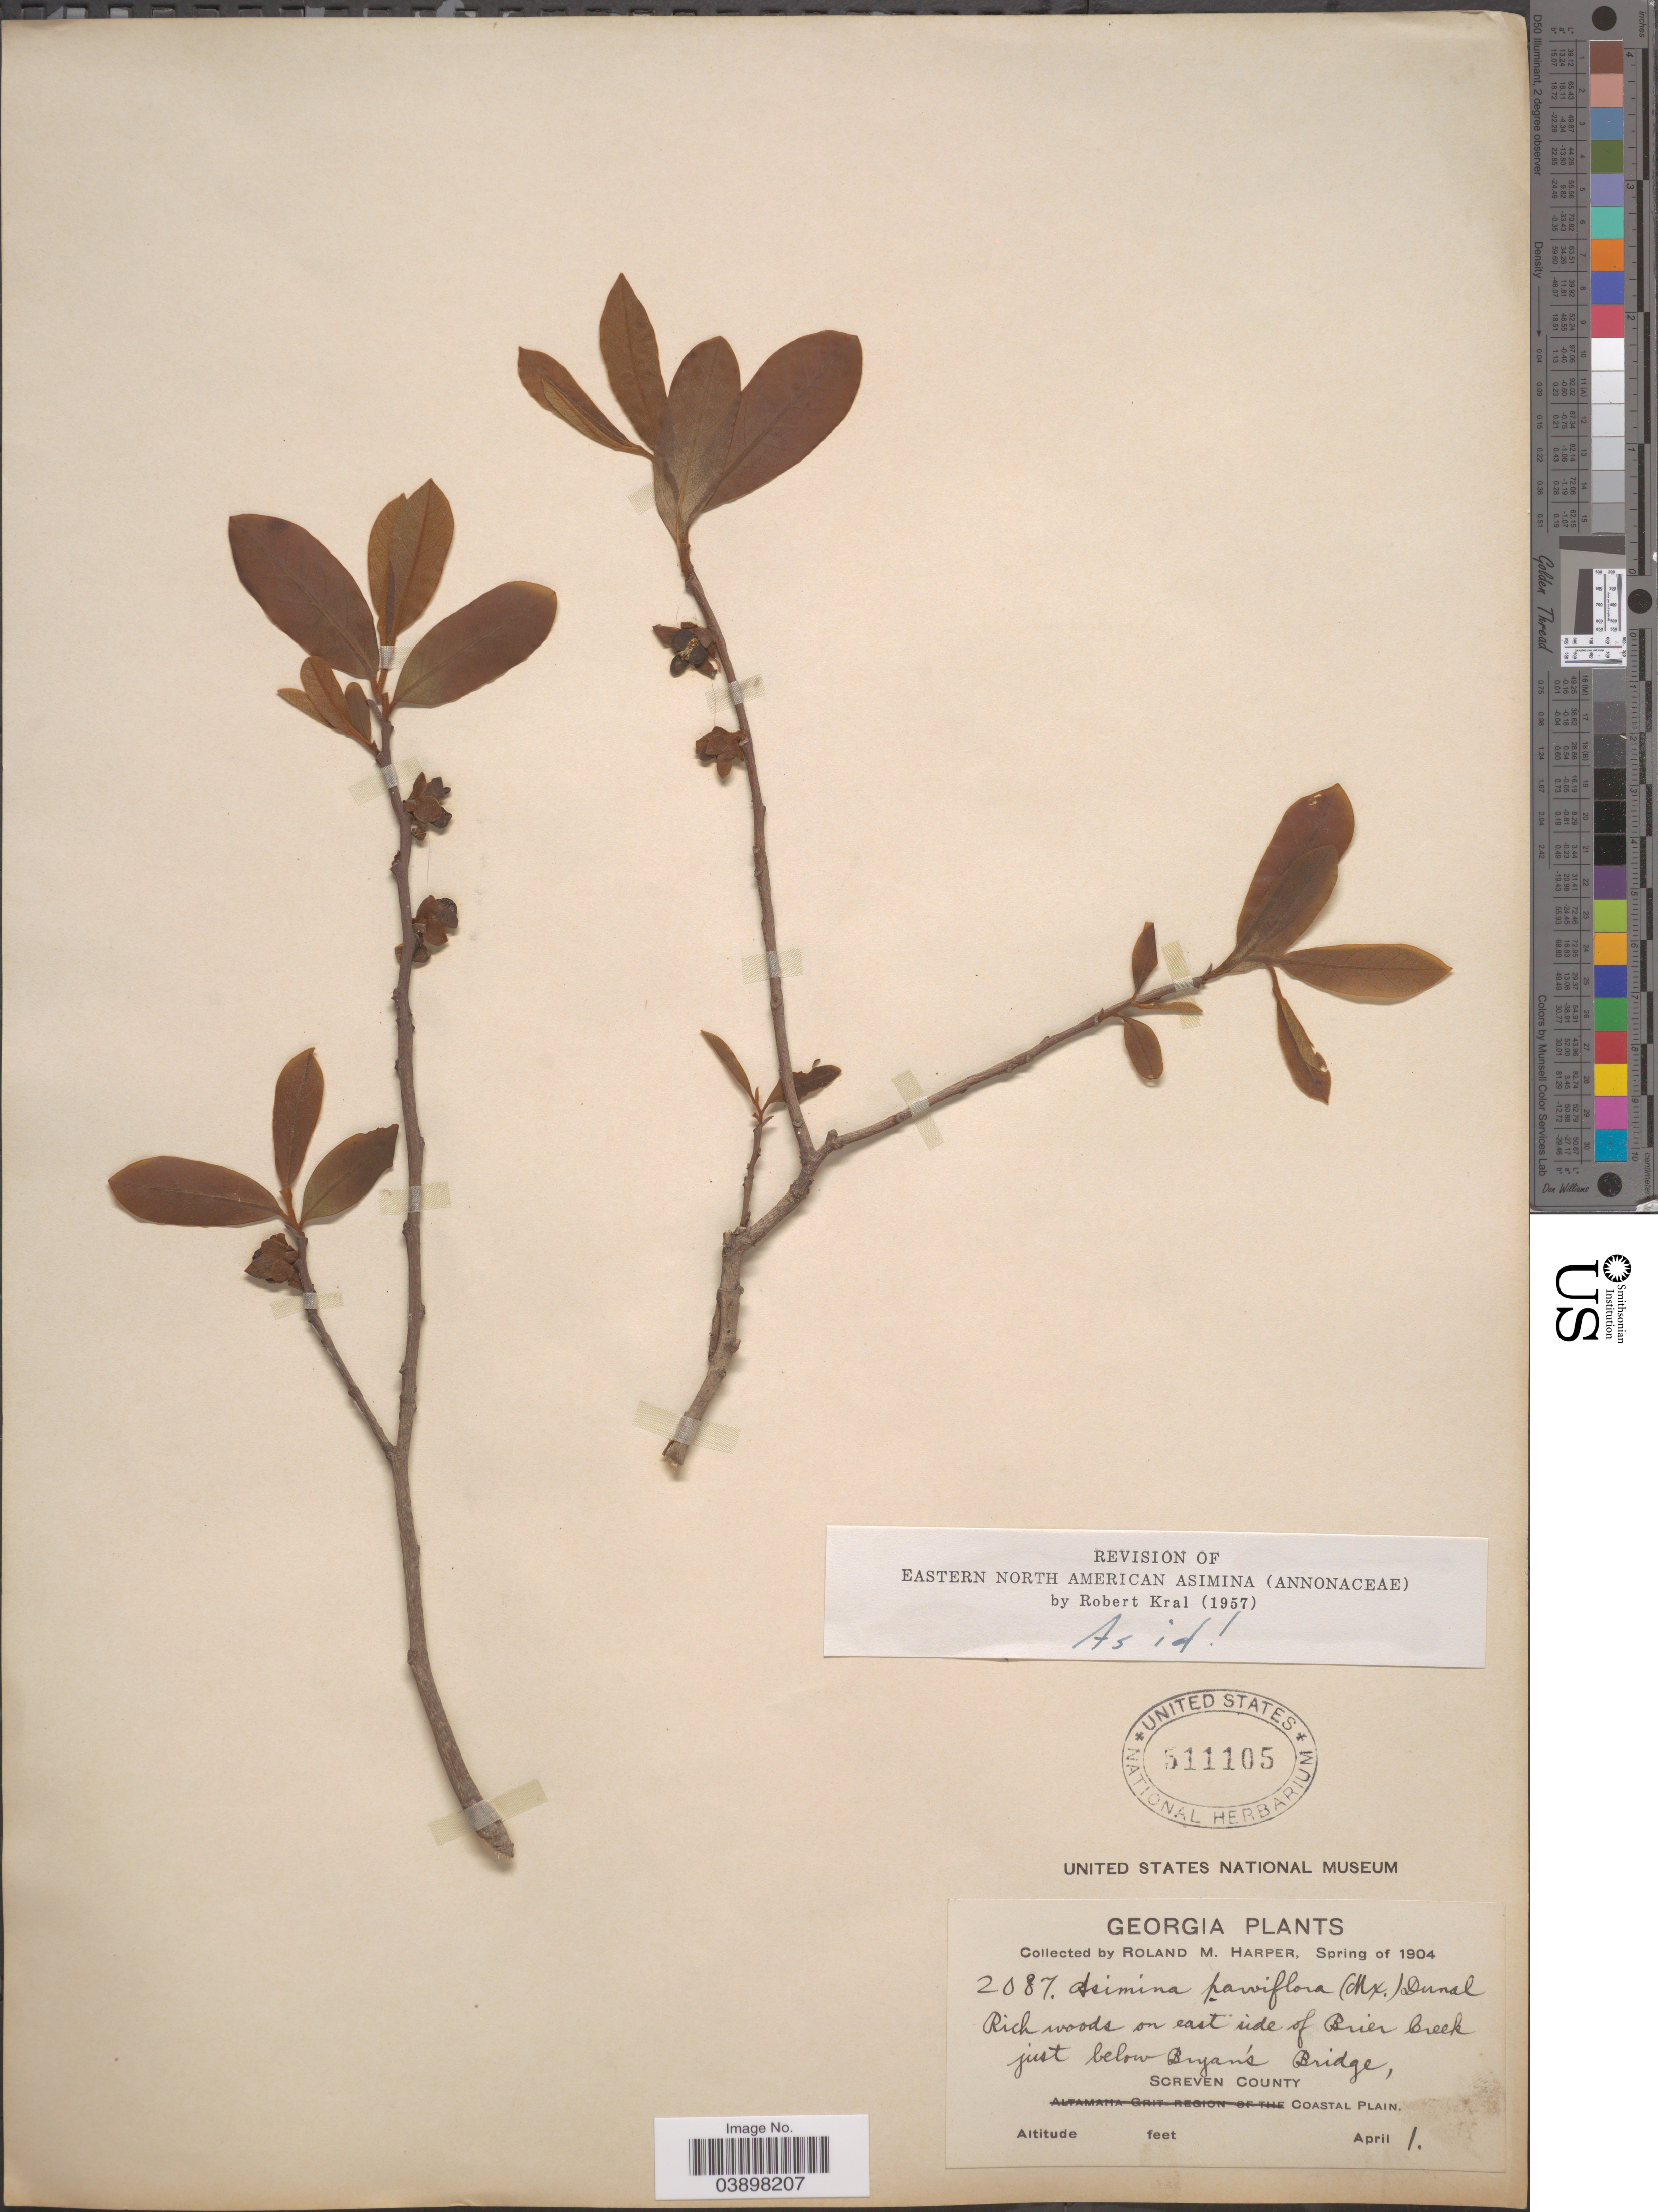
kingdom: Plantae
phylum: Tracheophyta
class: Magnoliopsida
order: Magnoliales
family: Annonaceae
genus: Asimina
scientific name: Asimina parviflora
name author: (Michx.) Dunal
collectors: R. M. Harper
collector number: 2087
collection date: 1904-04-01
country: United States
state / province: Georgia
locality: East side of Brier Creek just below Bryan's Bridge, Screven County. Coastal Plain.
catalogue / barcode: US 511105